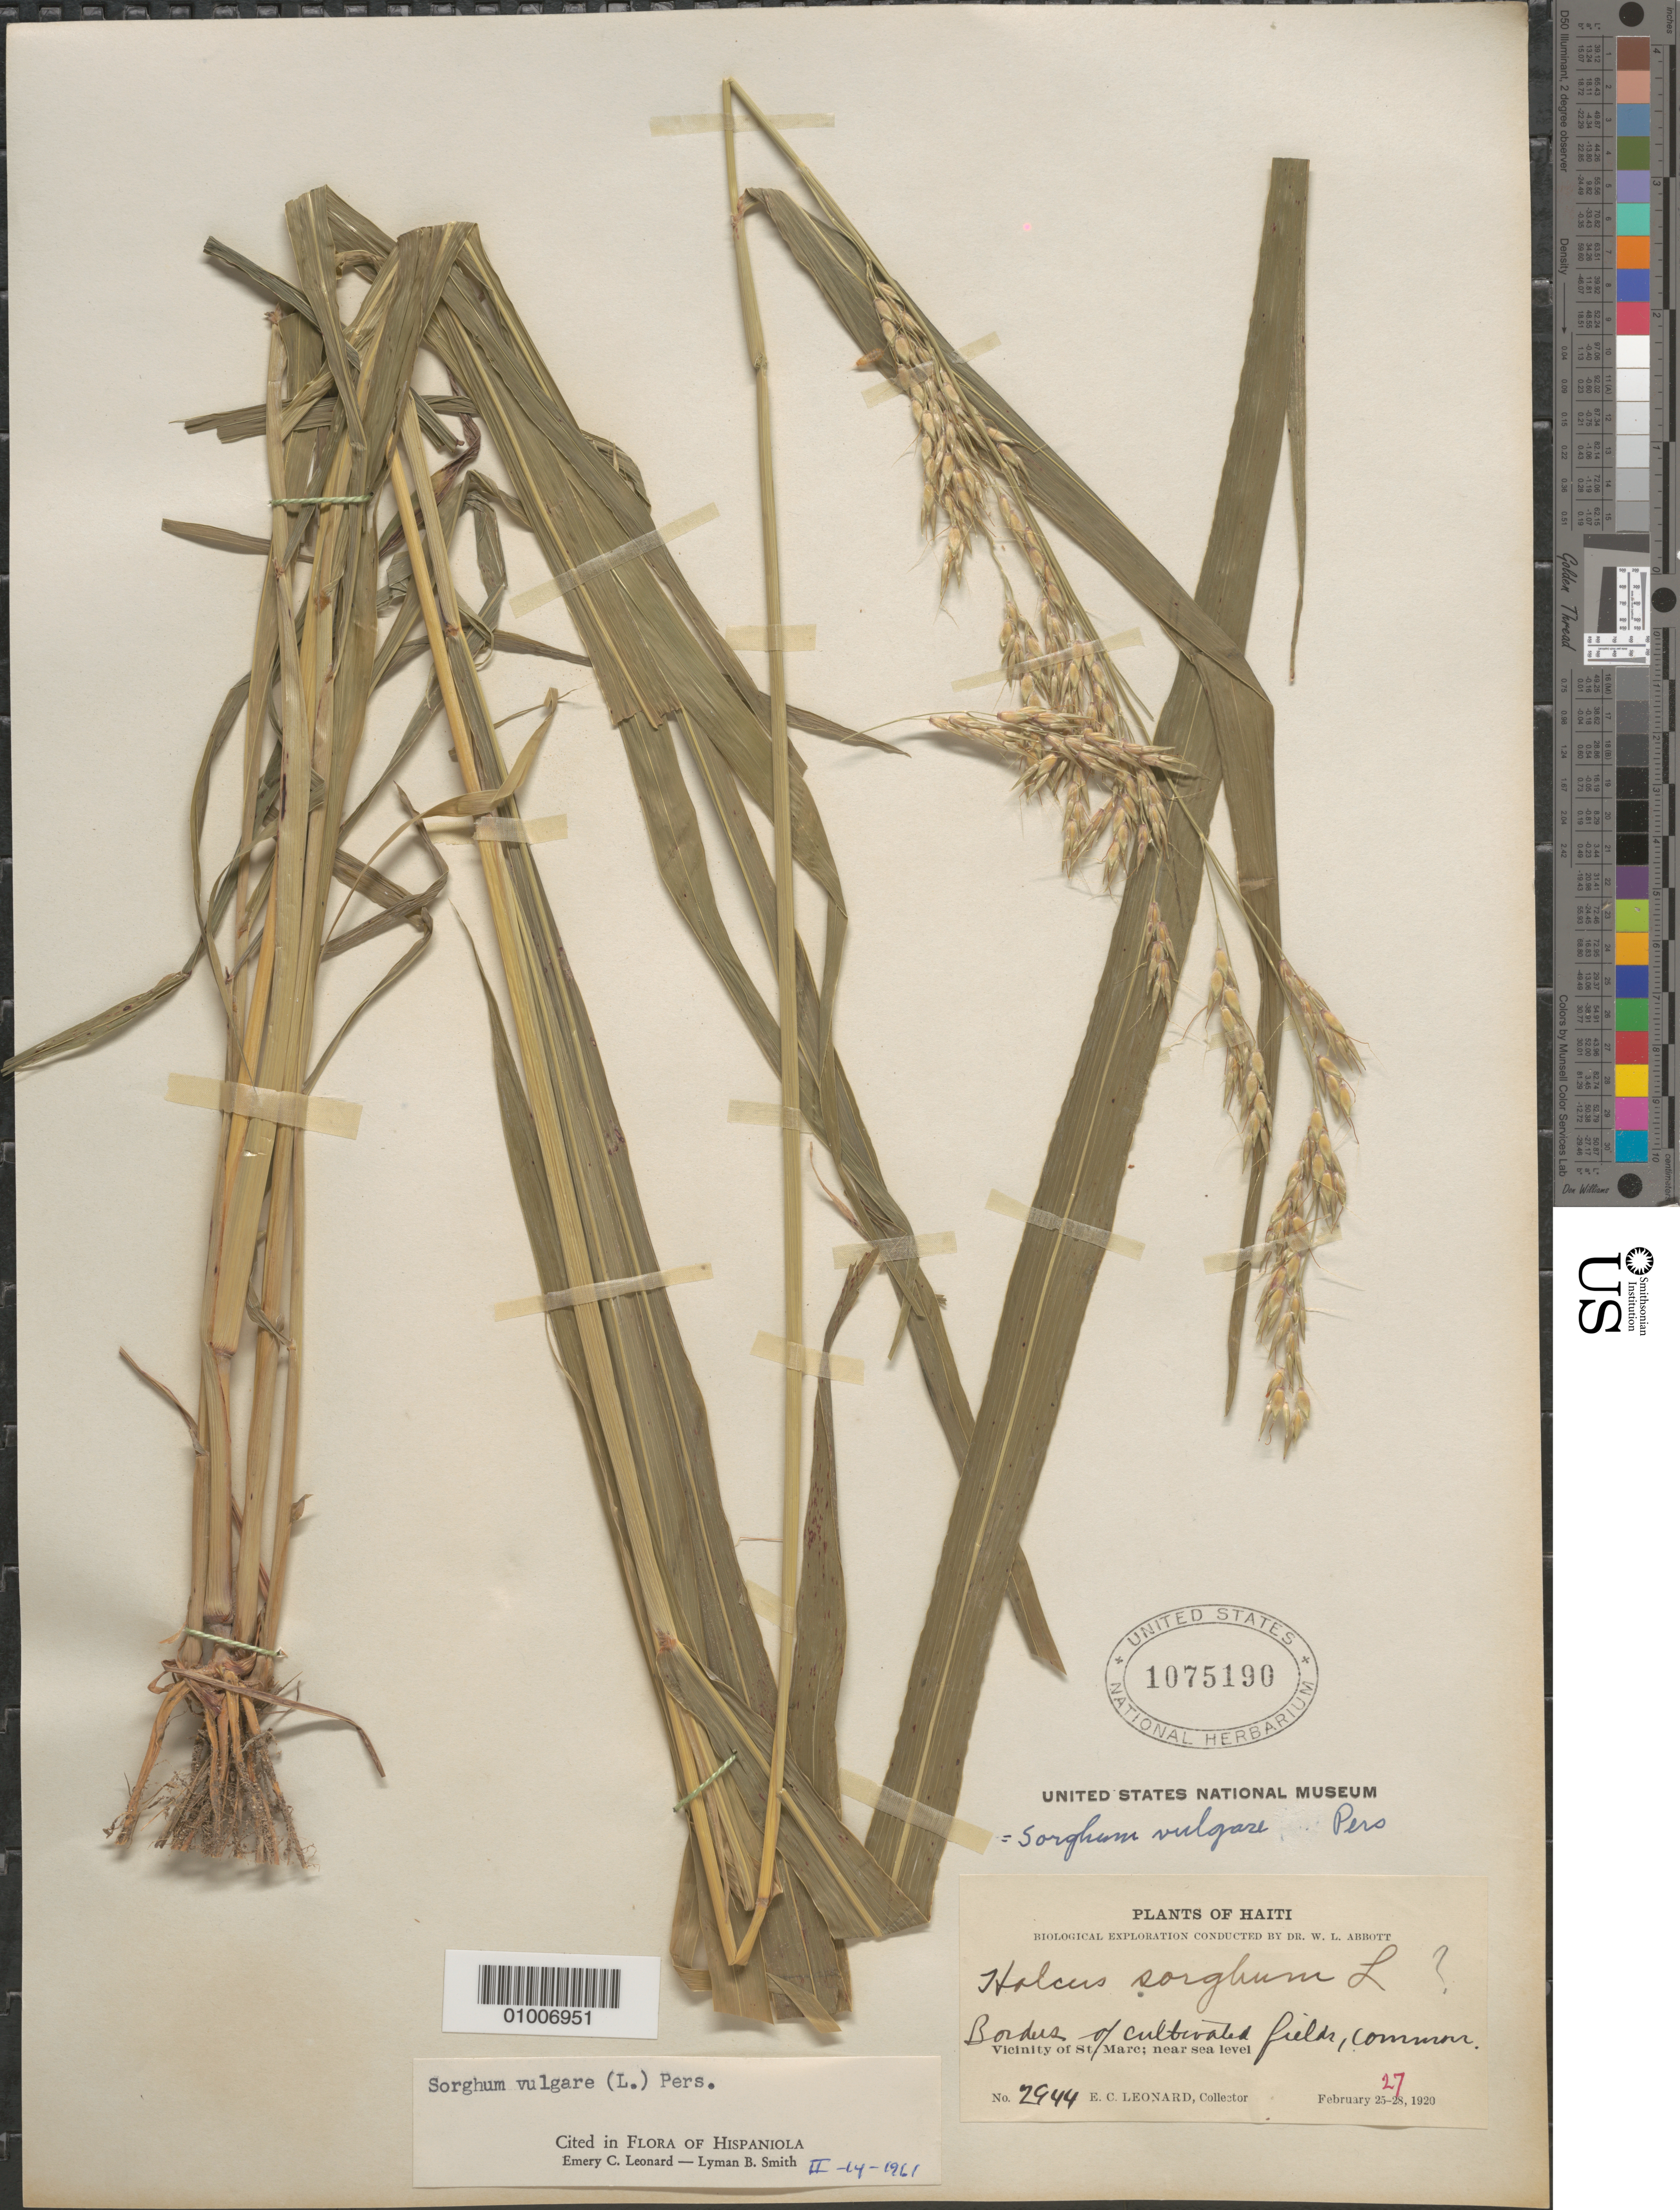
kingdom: Plantae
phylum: Tracheophyta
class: Liliopsida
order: Poales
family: Poaceae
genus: Sorghum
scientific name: Sorghum bicolor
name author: (L.) Moench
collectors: E. C. Leonard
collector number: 2944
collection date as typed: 27 Feb 1920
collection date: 1920-02-27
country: Haiti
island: Hispaniola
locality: Vicinity of St. Marc; near sea level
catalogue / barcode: US 1075190